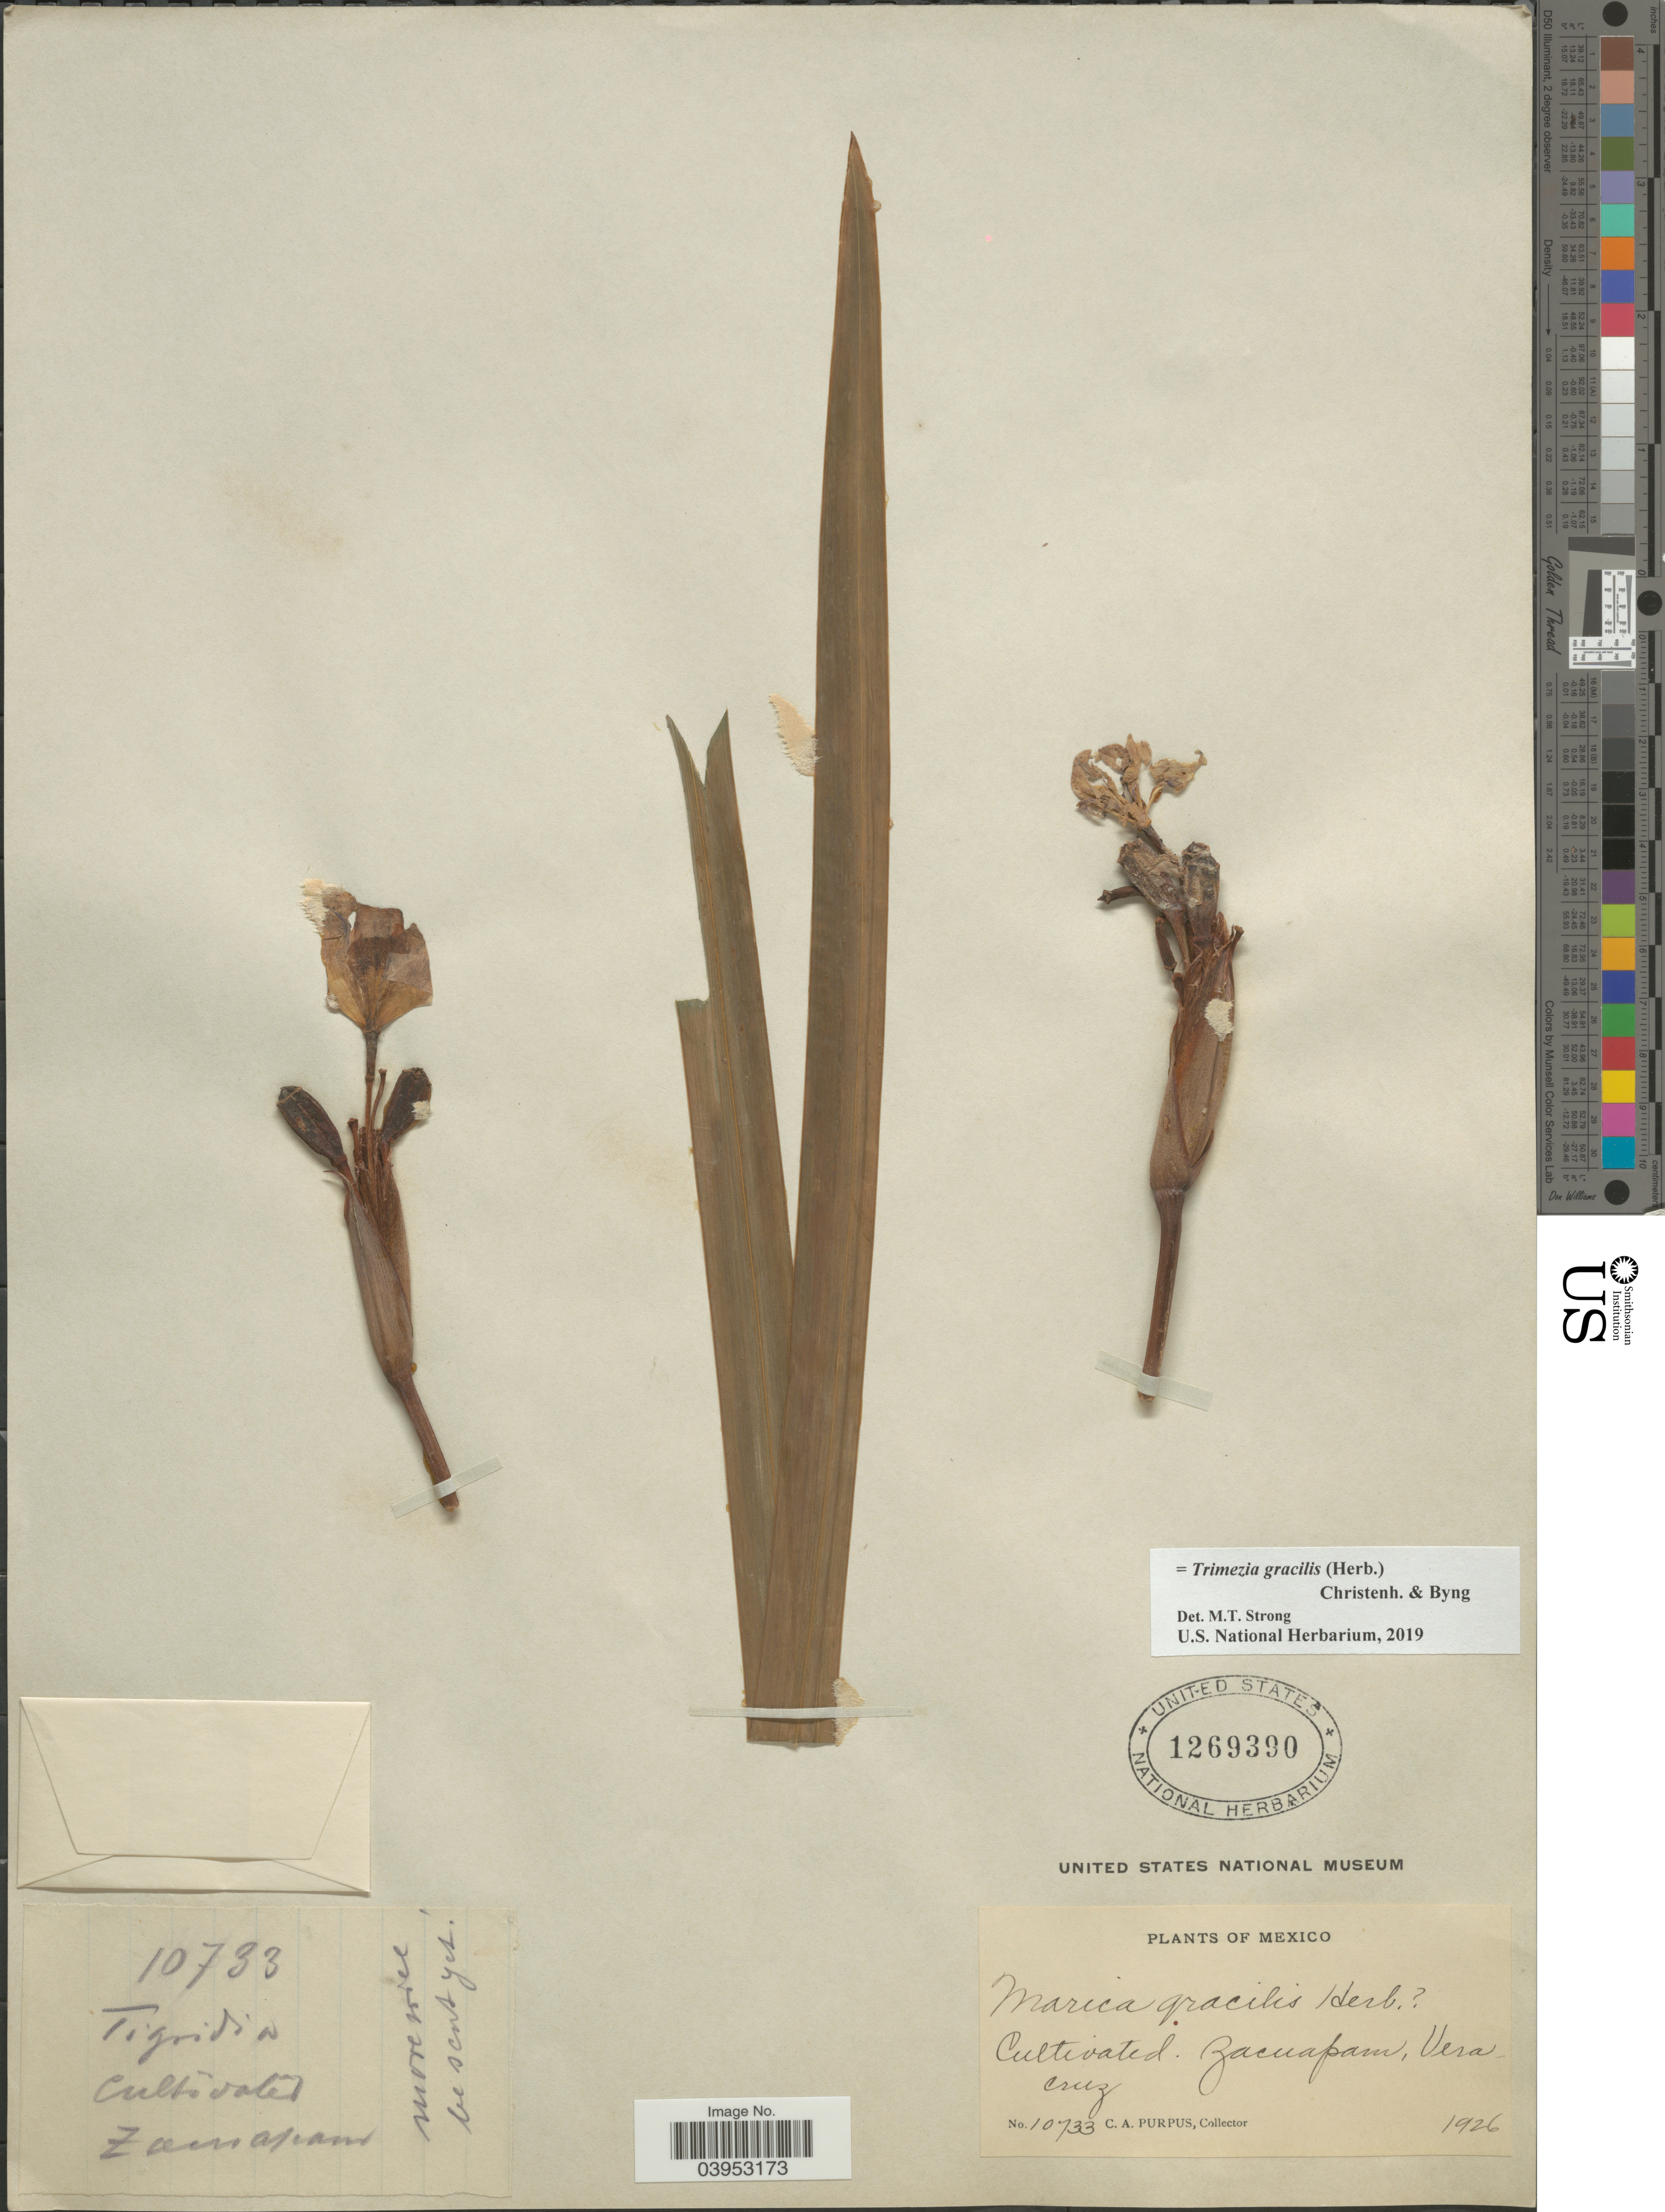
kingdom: Plantae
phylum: Tracheophyta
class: Liliopsida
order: Asparagales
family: Iridaceae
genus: Trimezia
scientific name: Trimezia gracilis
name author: (Herb.) Christenh. & Byng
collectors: C. A. Purpus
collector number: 10733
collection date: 1926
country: Mexico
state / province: Veracruz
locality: Zacuapam, Vera Cruz.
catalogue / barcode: US 1269390